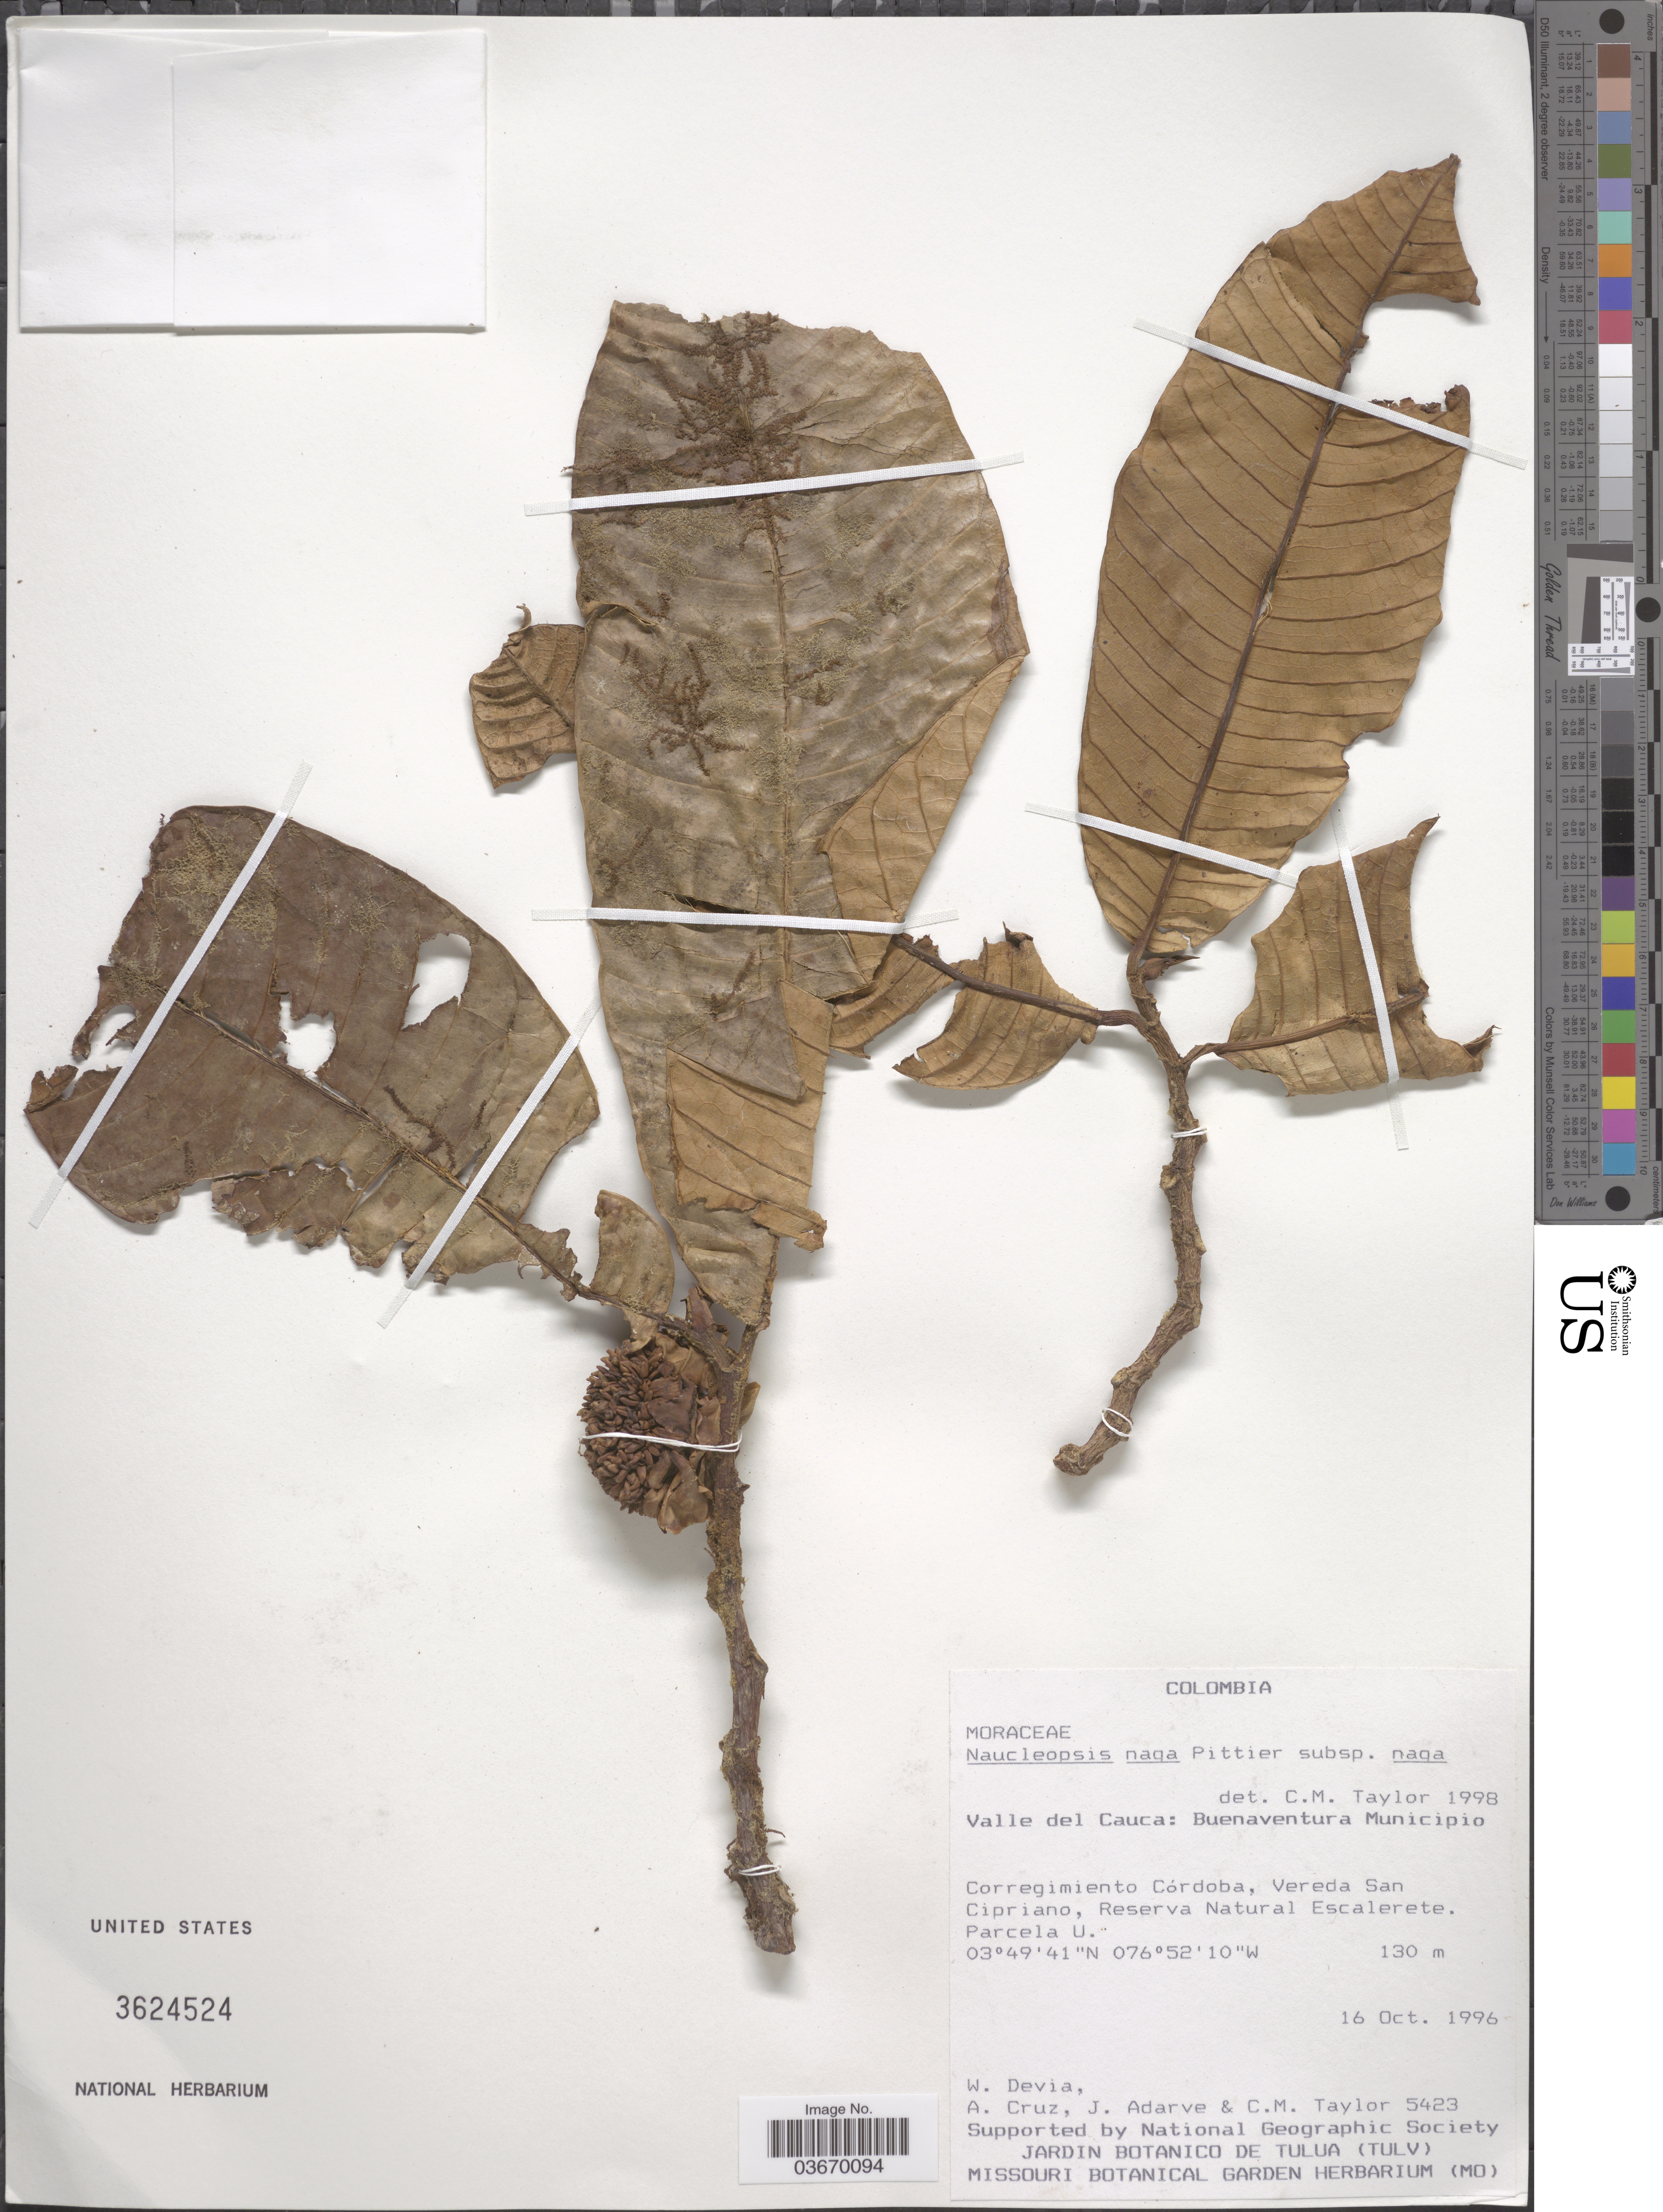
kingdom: Plantae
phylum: Tracheophyta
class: Magnoliopsida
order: Rosales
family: Moraceae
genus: Naucleopsis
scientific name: Naucleopsis naga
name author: Pittier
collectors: W. Devia, A. Cruz, J. B. Adarve & C. M. Taylor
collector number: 5423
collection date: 1996-10-16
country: Colombia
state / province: Valle del Cauca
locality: Buenaventura Municipio. Corregimiento Córdoba, Vereda San Cipriano, Reserva Natural Escalerete. Parcela U.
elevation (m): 130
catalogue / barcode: US 3624524